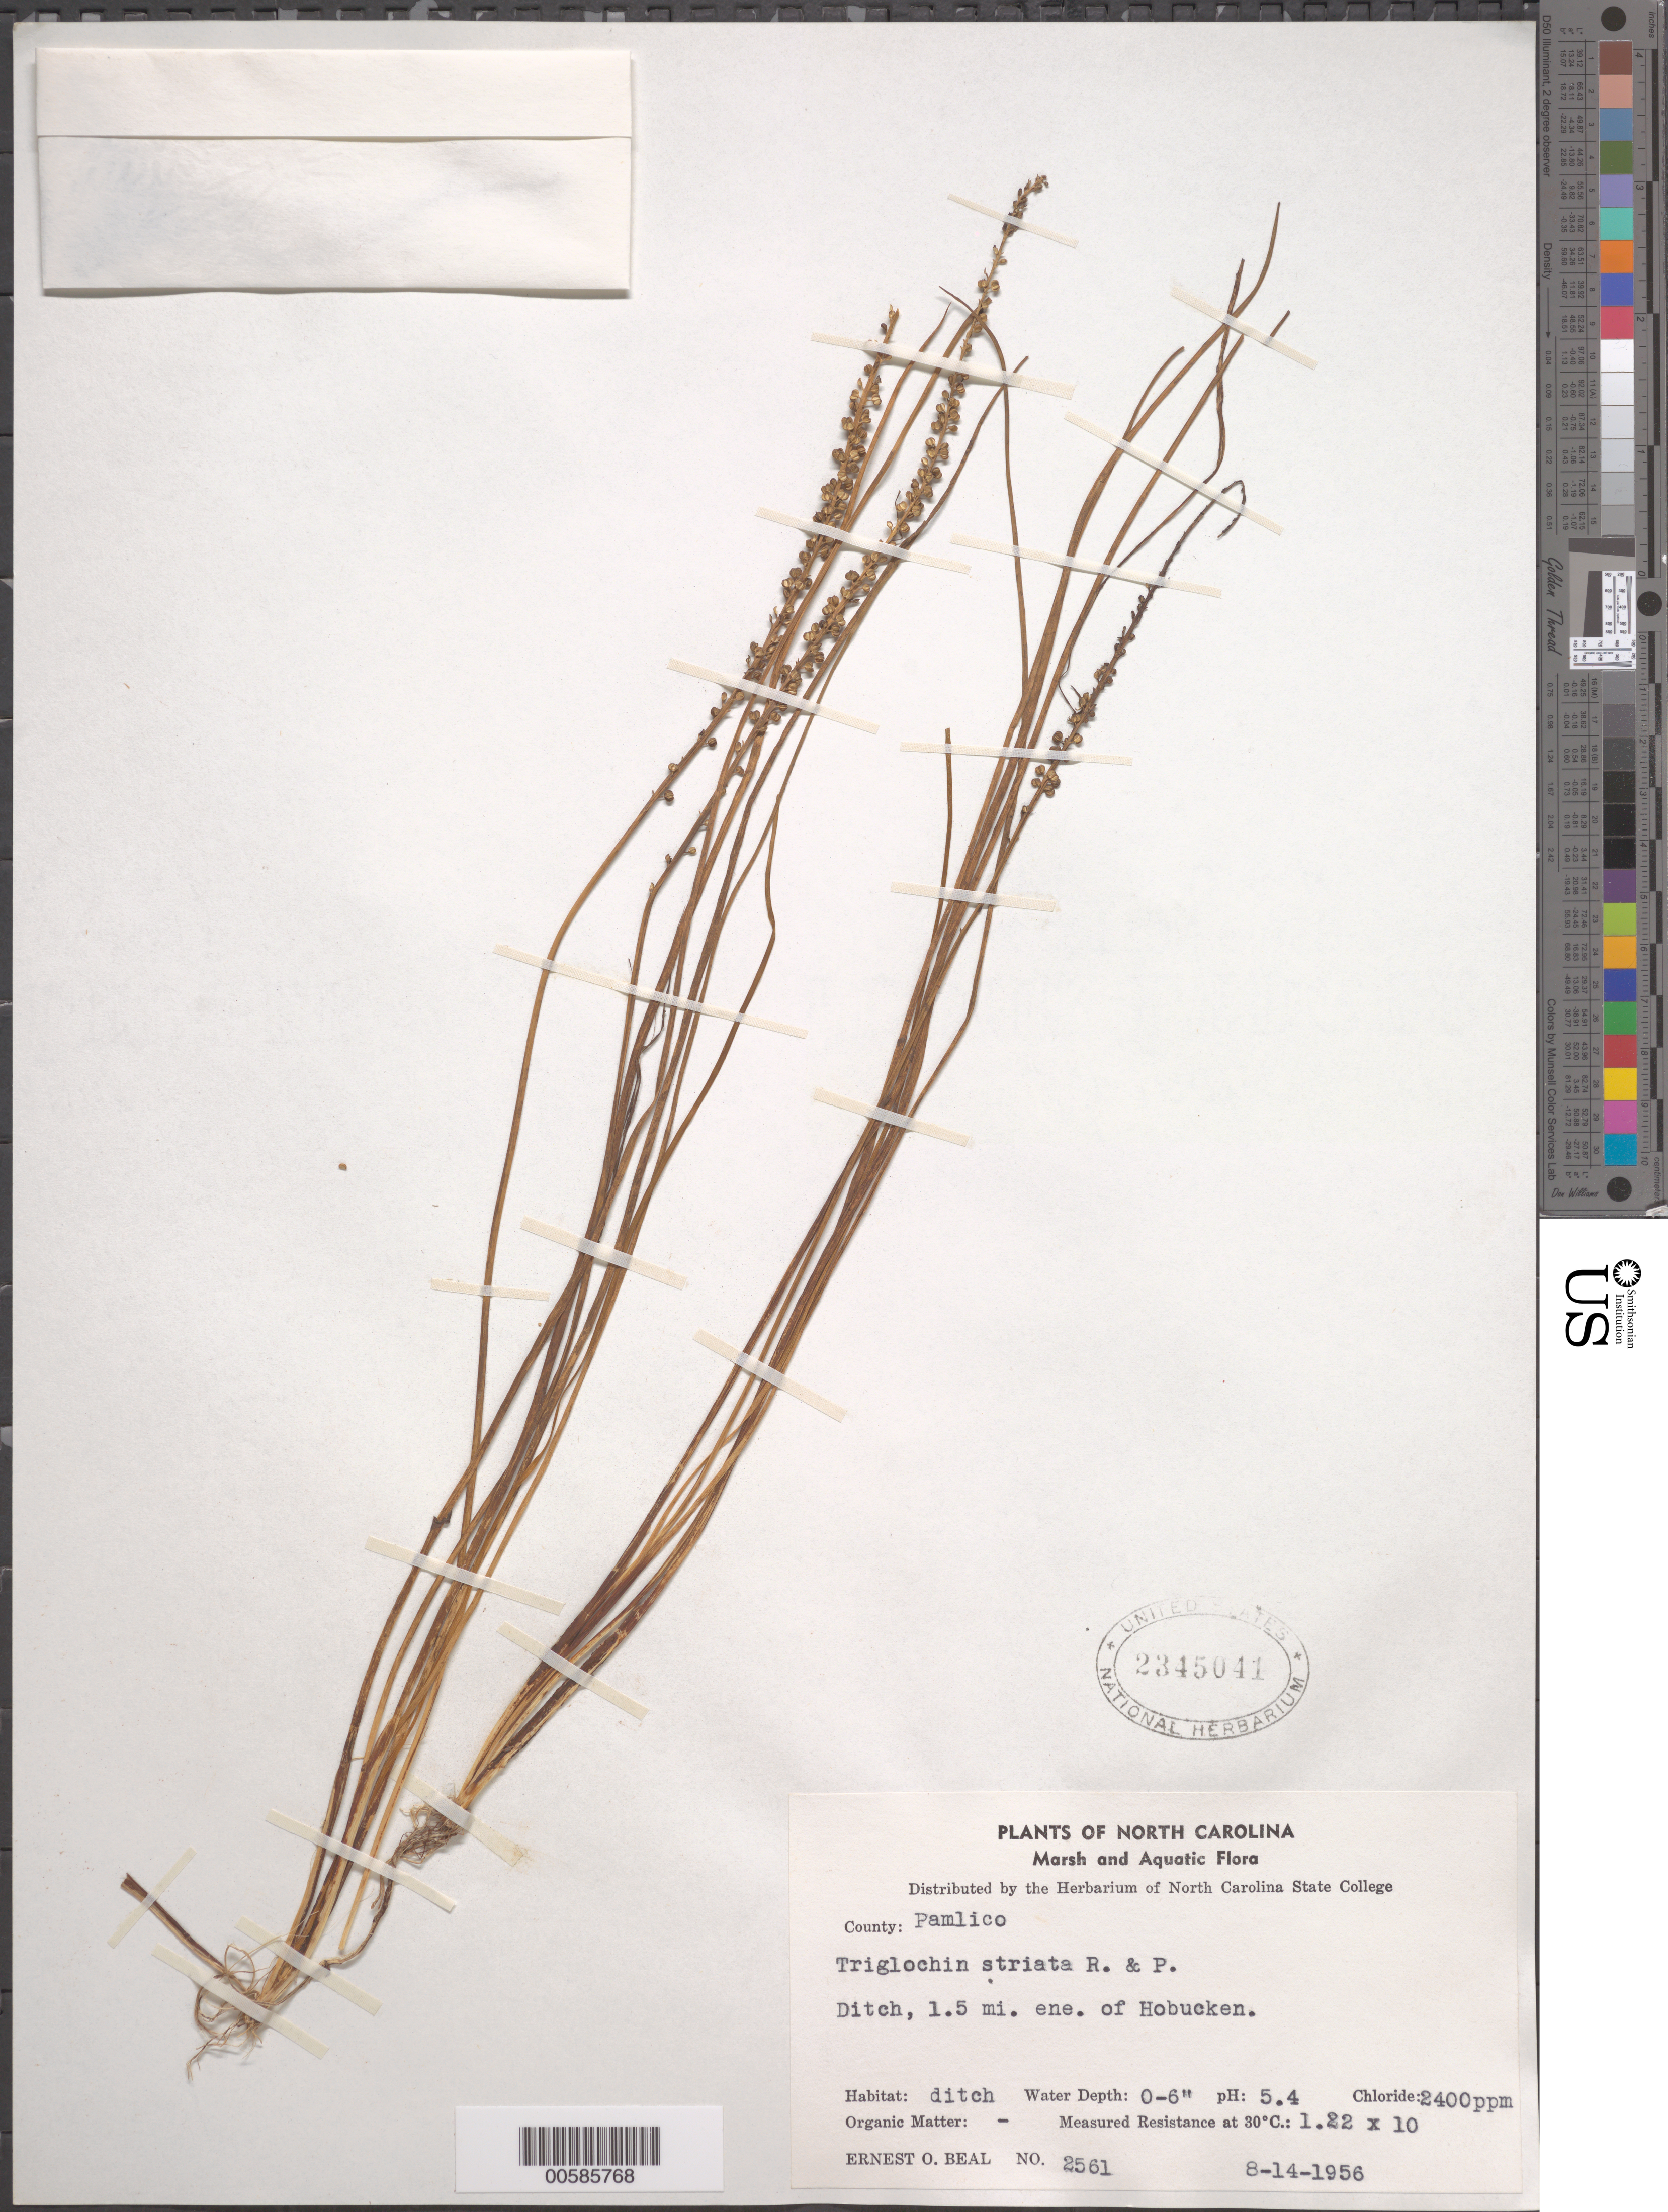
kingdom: Plantae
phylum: Tracheophyta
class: Liliopsida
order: Alismatales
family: Juncaginaceae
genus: Triglochin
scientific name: Triglochin striata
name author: Ruiz & Pav.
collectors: E. Beal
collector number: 2561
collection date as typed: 14 Aug 1956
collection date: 1956-08-14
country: United States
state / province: North Carolina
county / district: Pamlico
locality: ENE of Hobucken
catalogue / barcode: US 2345041